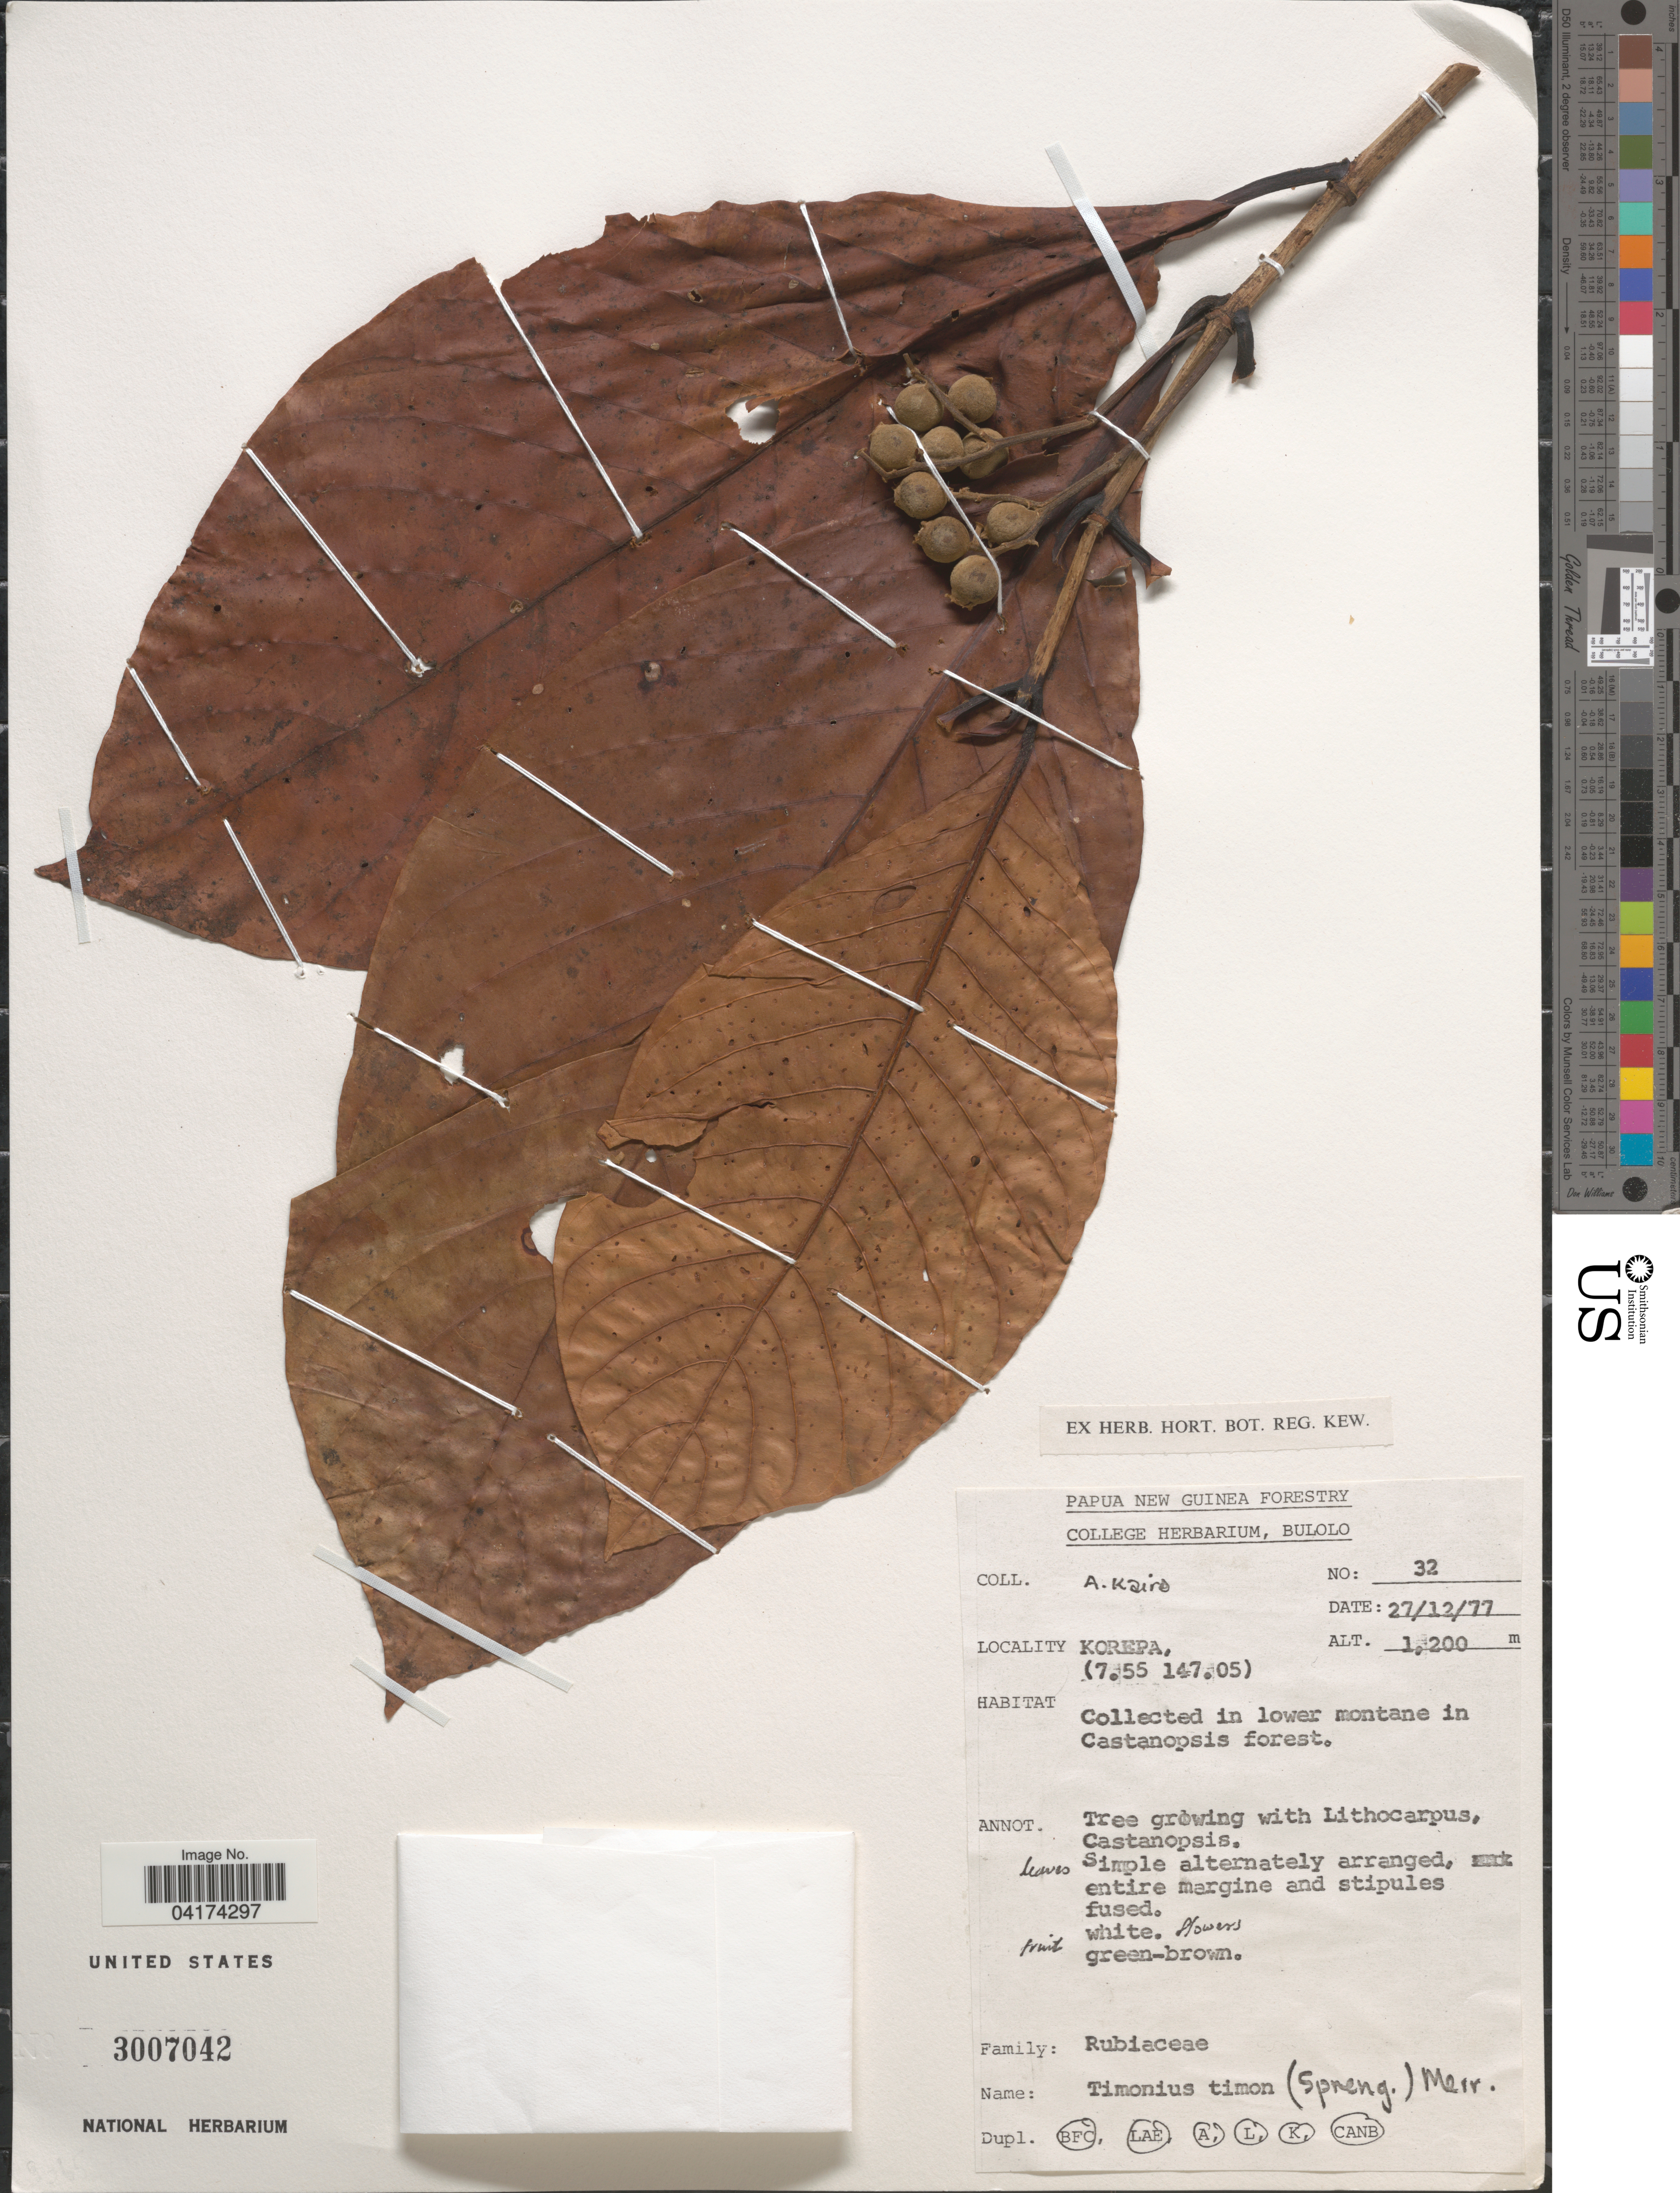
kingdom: Plantae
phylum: Tracheophyta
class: Magnoliopsida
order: Gentianales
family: Rubiaceae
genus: Timonius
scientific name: Timonius timon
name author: (Spreng.) Merr.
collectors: A. Kairo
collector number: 32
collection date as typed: Transcribed d/m/y: 27/12/77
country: Papua New Guinea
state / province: Morobe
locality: Korepa.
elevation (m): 1200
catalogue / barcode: US 3007042